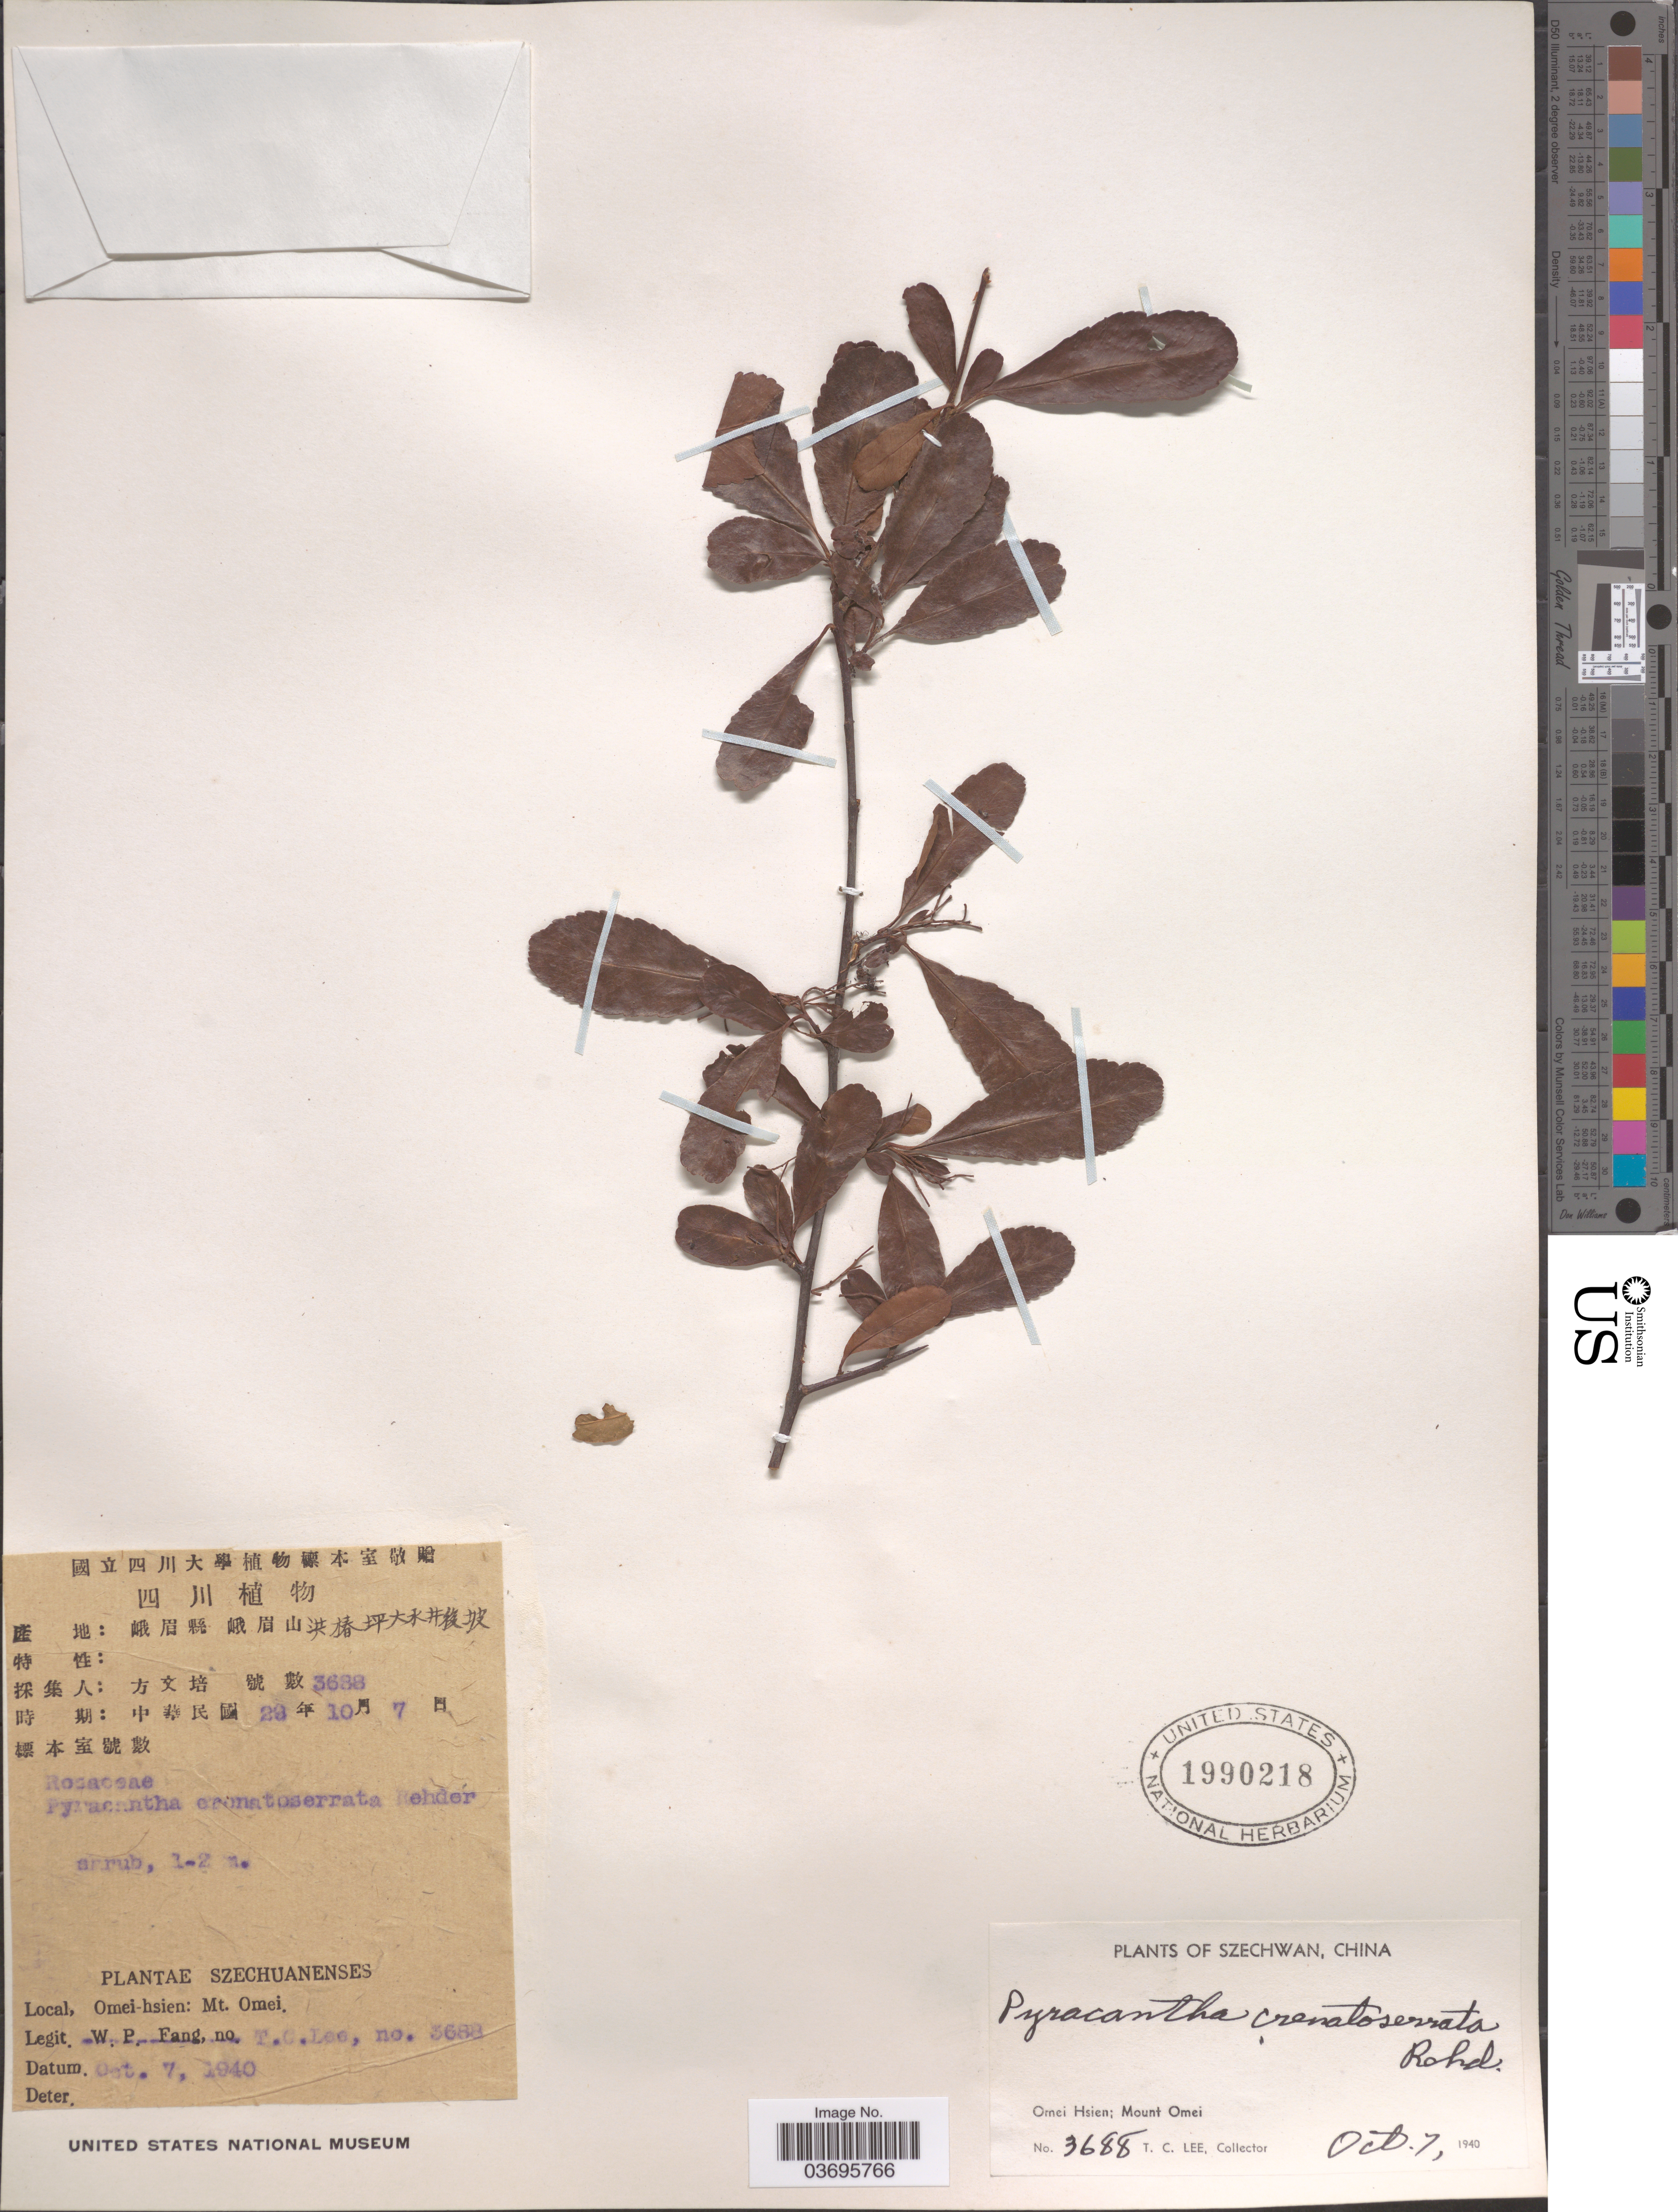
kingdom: Plantae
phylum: Tracheophyta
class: Magnoliopsida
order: Rosales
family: Rosaceae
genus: Pyracantha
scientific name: Pyracantha crenulata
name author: (D. Don) M. Roem.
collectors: T. Lee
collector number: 3688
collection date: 1940-10-07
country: China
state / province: Sichuan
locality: Szechwan. Omei Hsien; Mount Omei.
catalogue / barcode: US 1990218